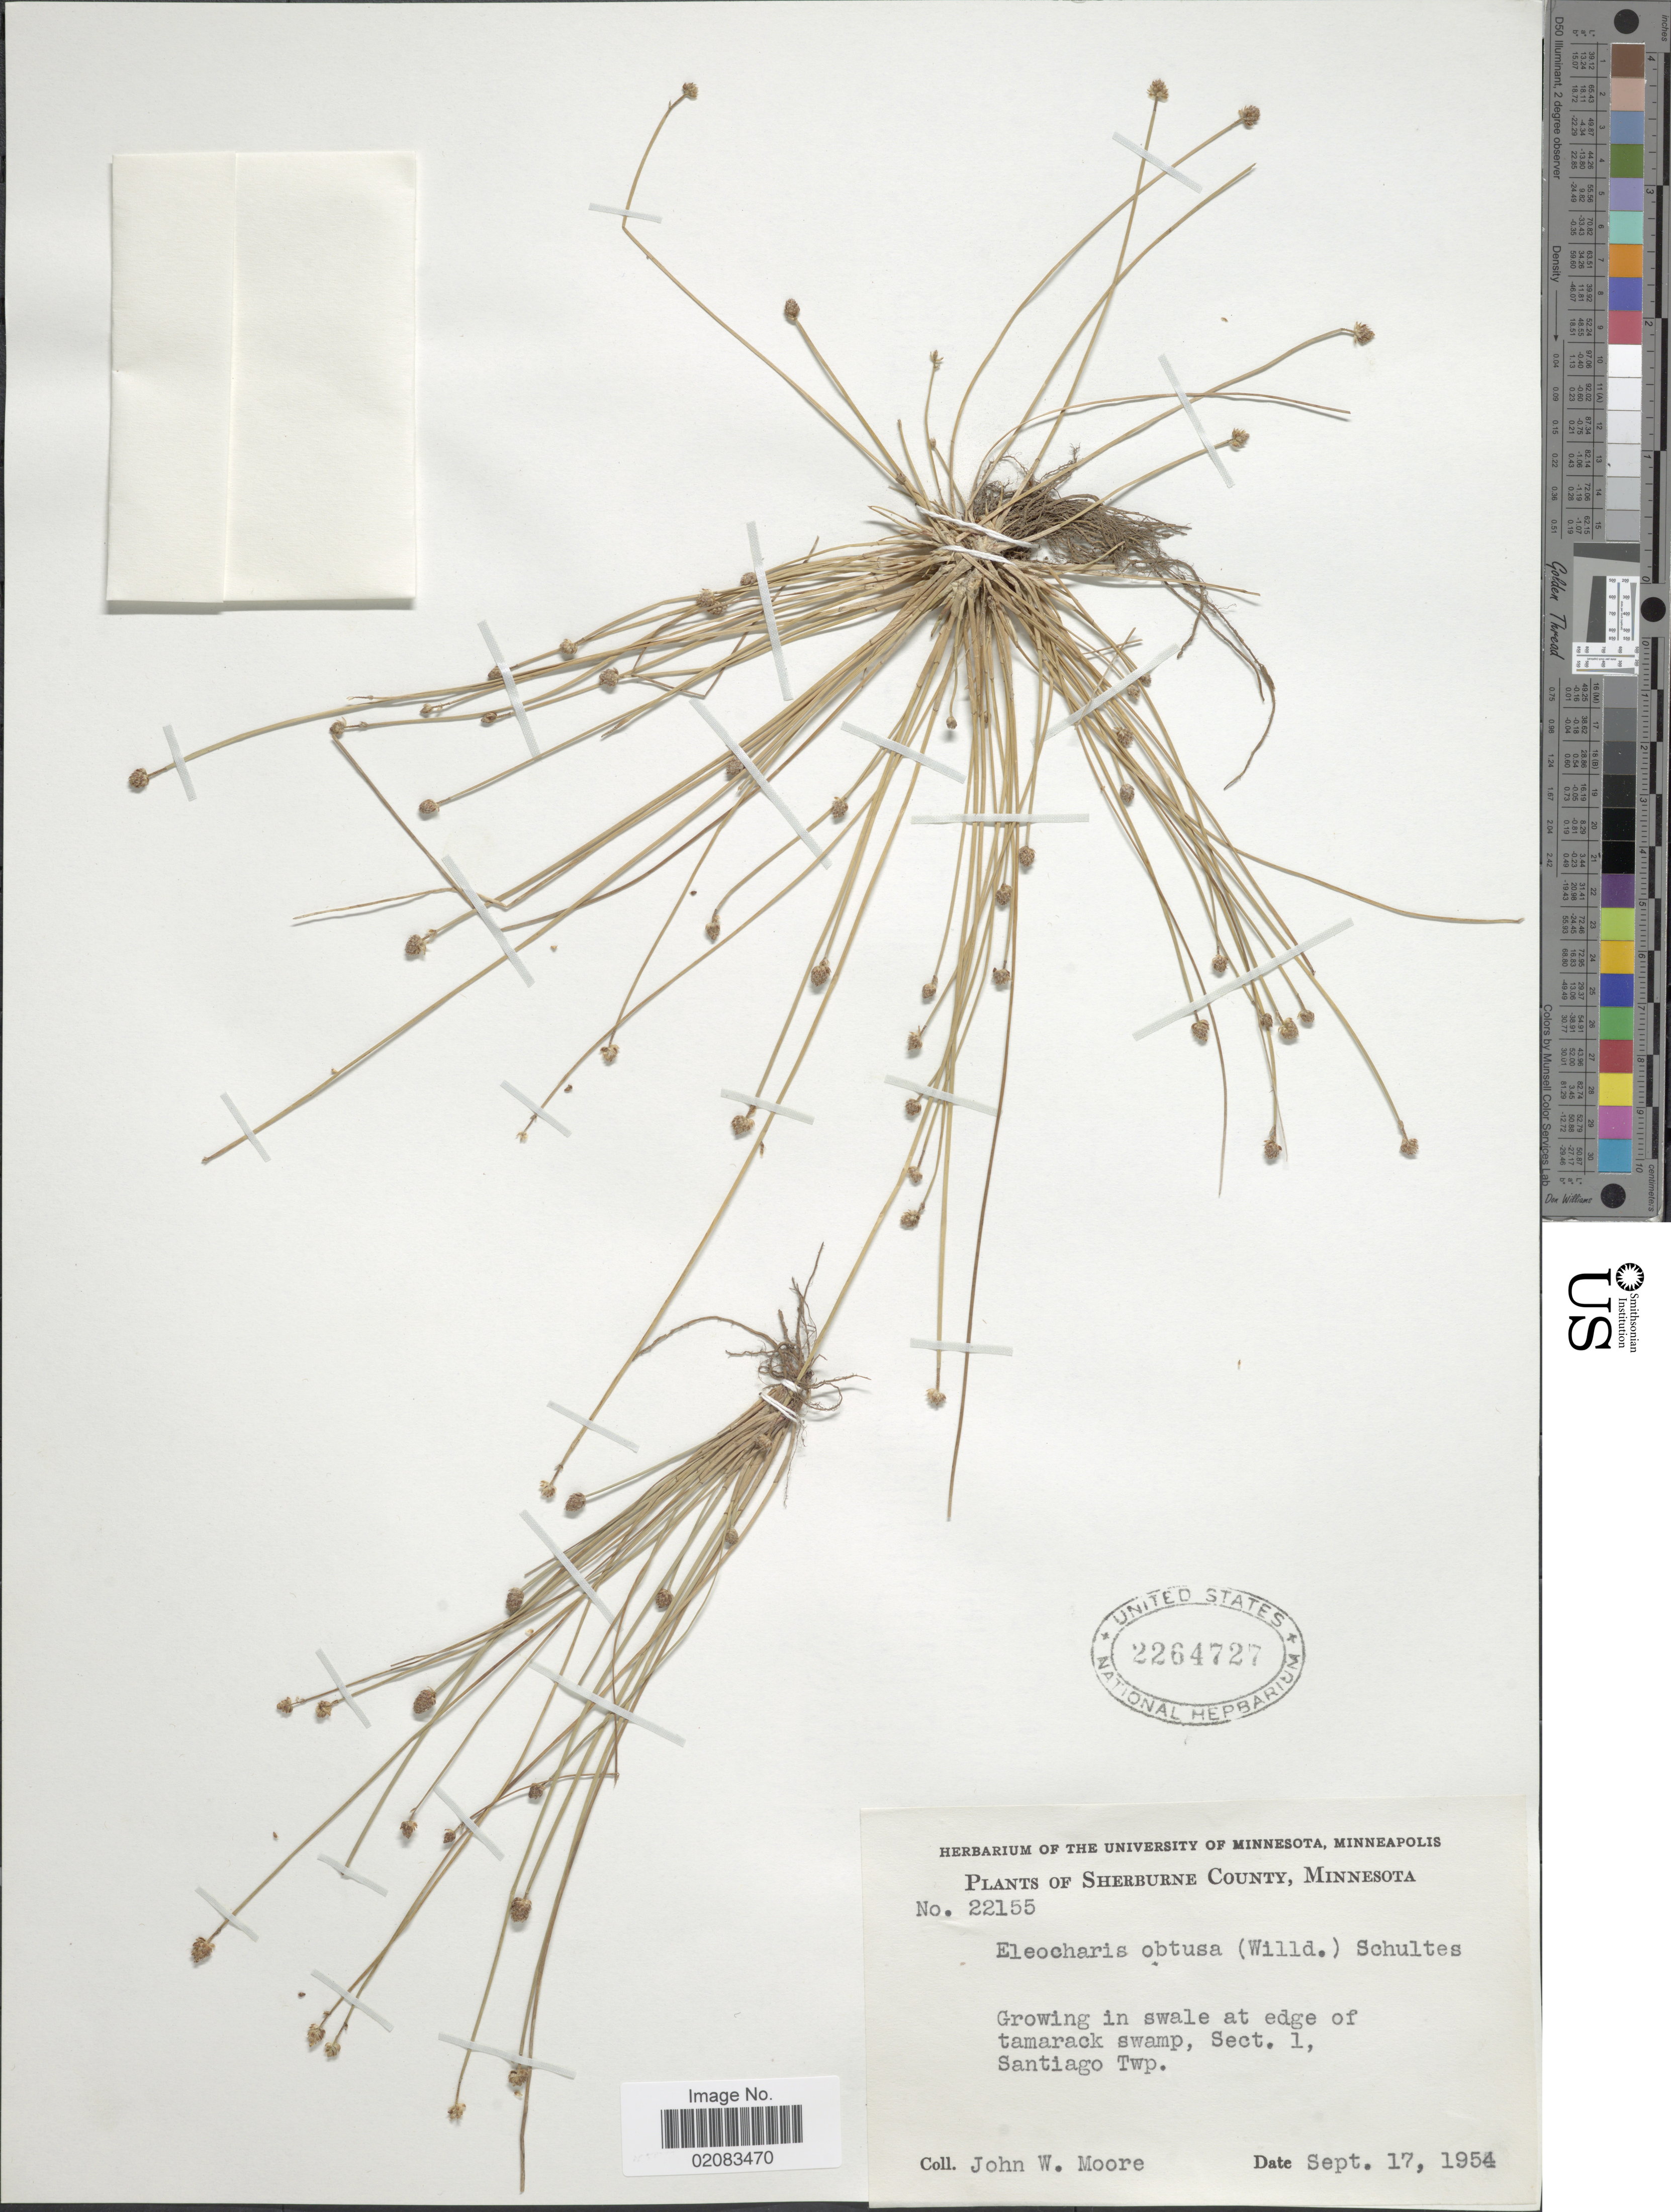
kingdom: Plantae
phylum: Tracheophyta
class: Liliopsida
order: Poales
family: Cyperaceae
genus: Eleocharis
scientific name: Eleocharis obtusa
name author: (Willd.) Schult.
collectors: J. Moore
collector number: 22155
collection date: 1954-09-17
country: United States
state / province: Minnesota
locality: Sherburne County, Growing in swale at edge of tamarack swamp, Sect. 1, Santiago Twp.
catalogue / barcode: US 2264727